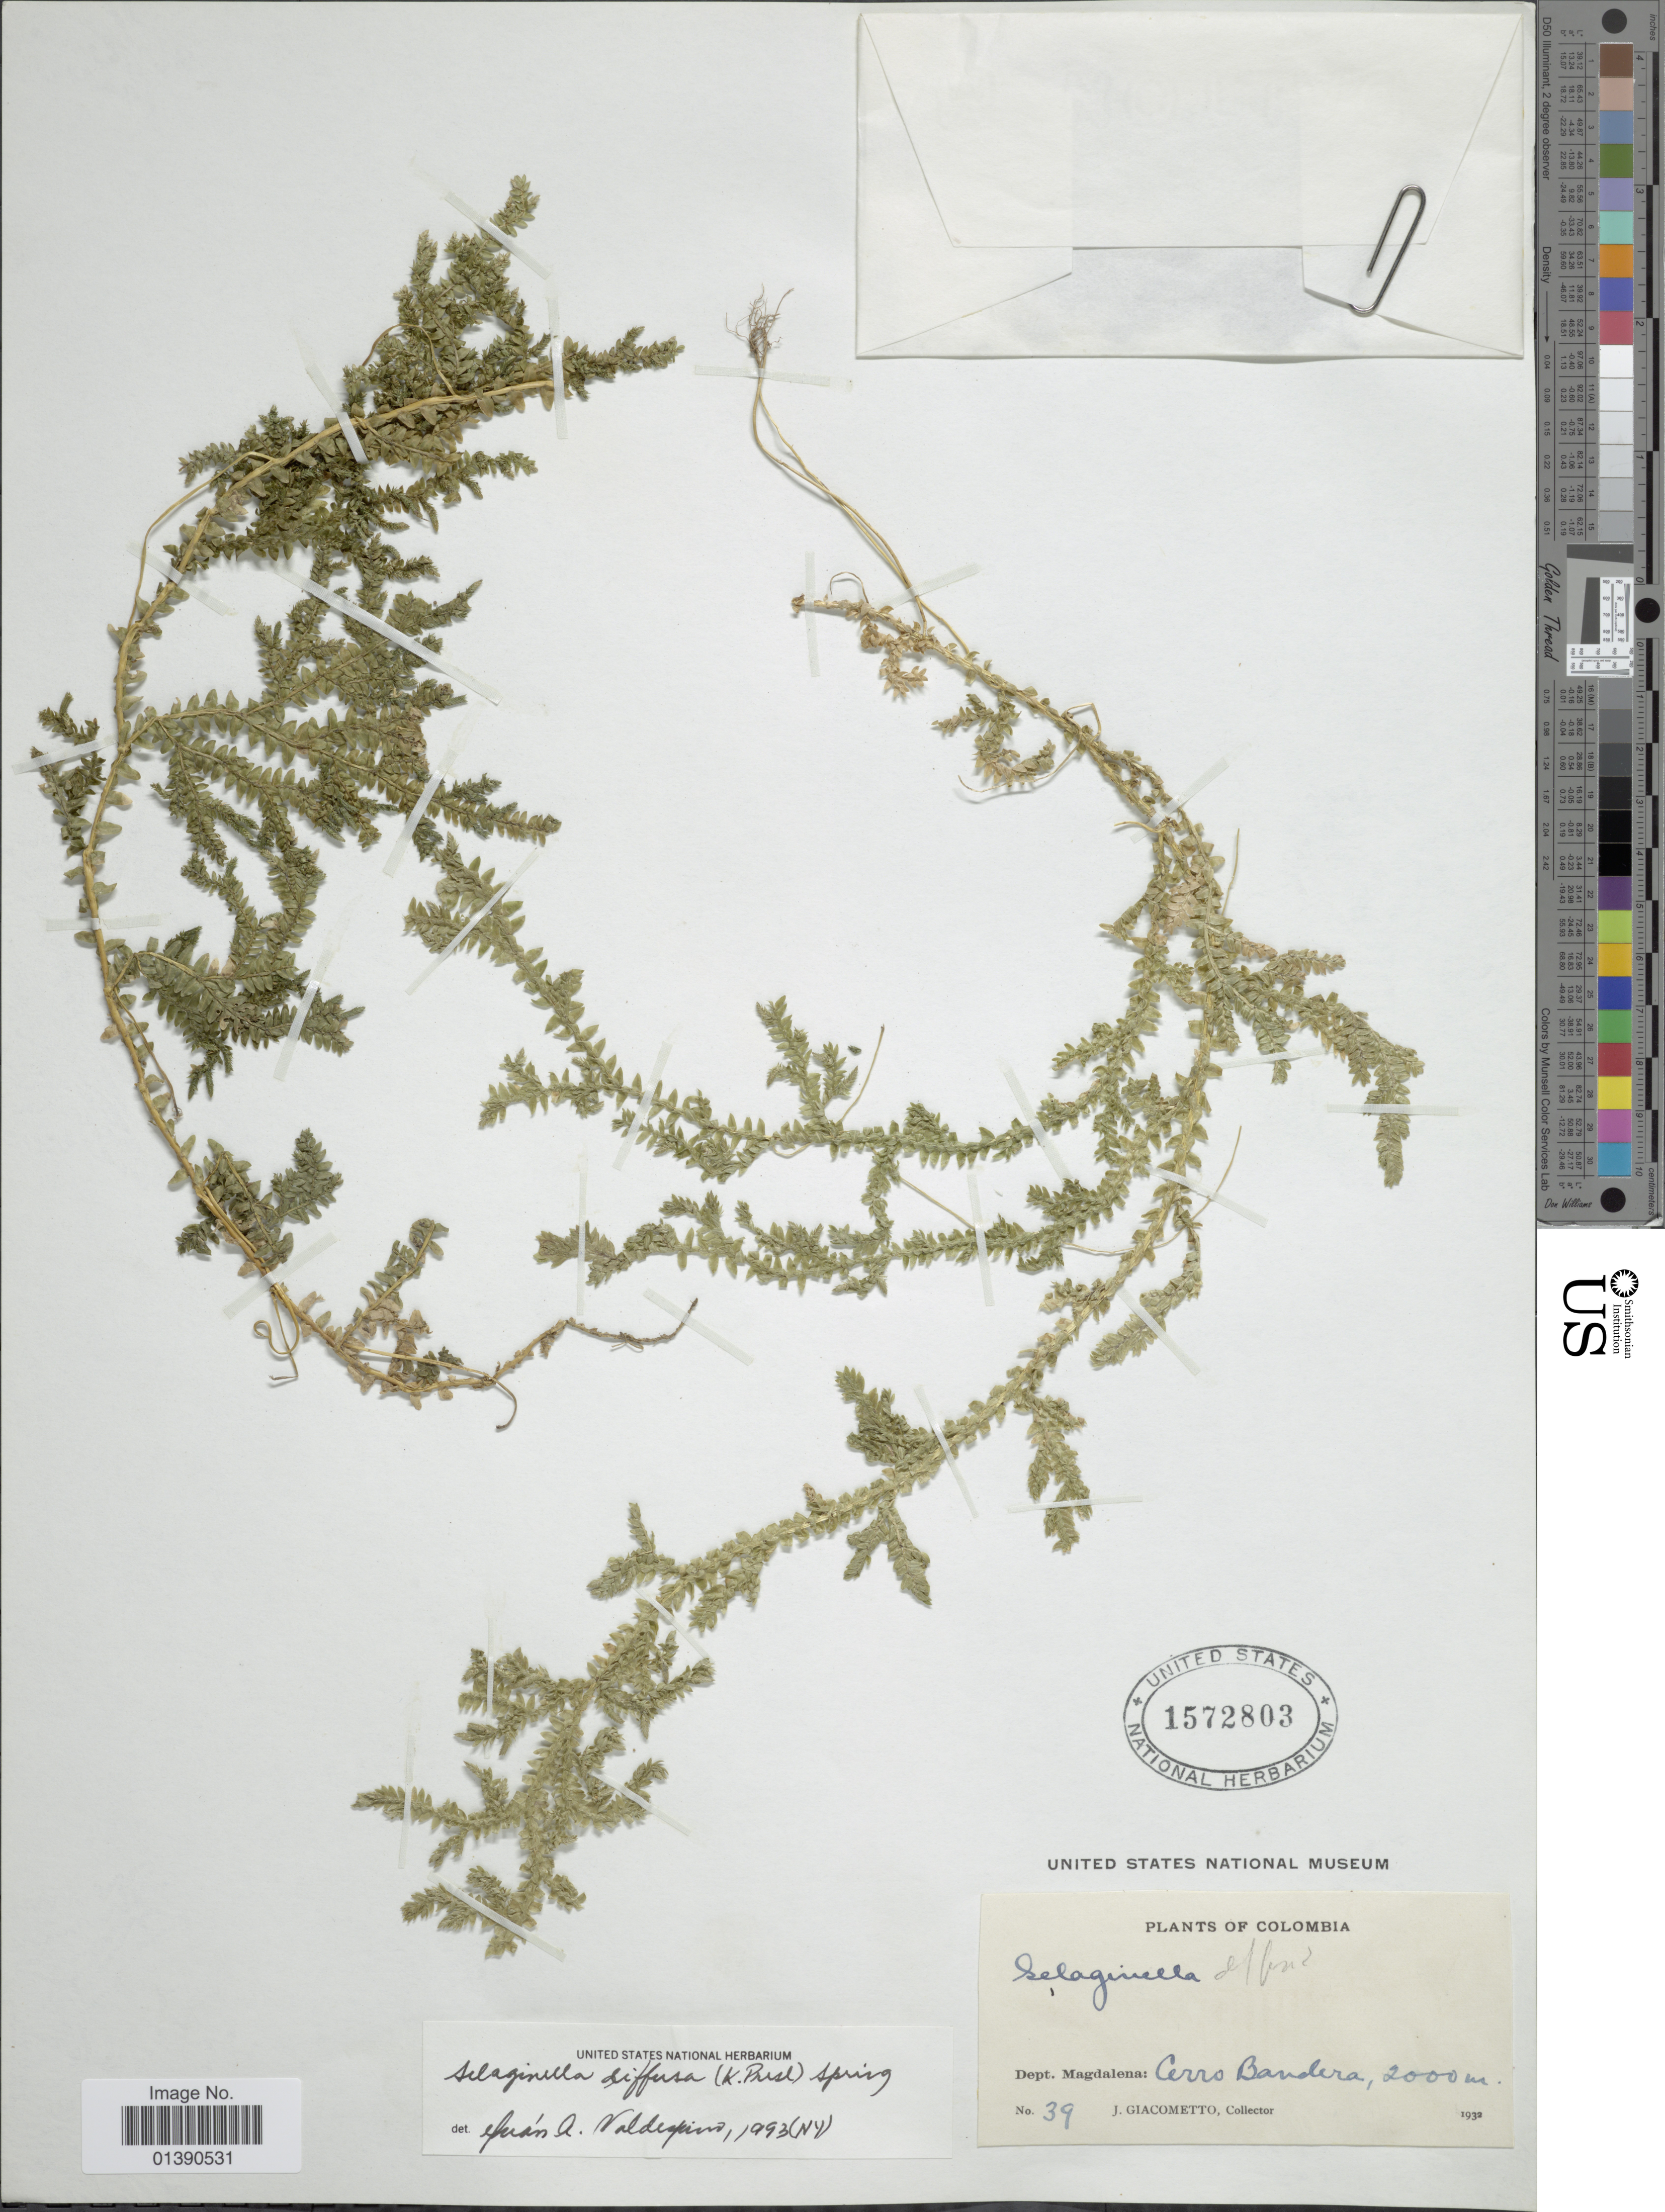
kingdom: Plantae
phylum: Tracheophyta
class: Lycopodiopsida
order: Selaginellales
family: Selaginellaceae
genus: Selaginella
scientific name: Selaginella diffusa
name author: (C. Presl) Spring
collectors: J. Giacometto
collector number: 39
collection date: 1932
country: Colombia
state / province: Magdalena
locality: Cerro Bandera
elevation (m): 2000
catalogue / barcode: US 1572803